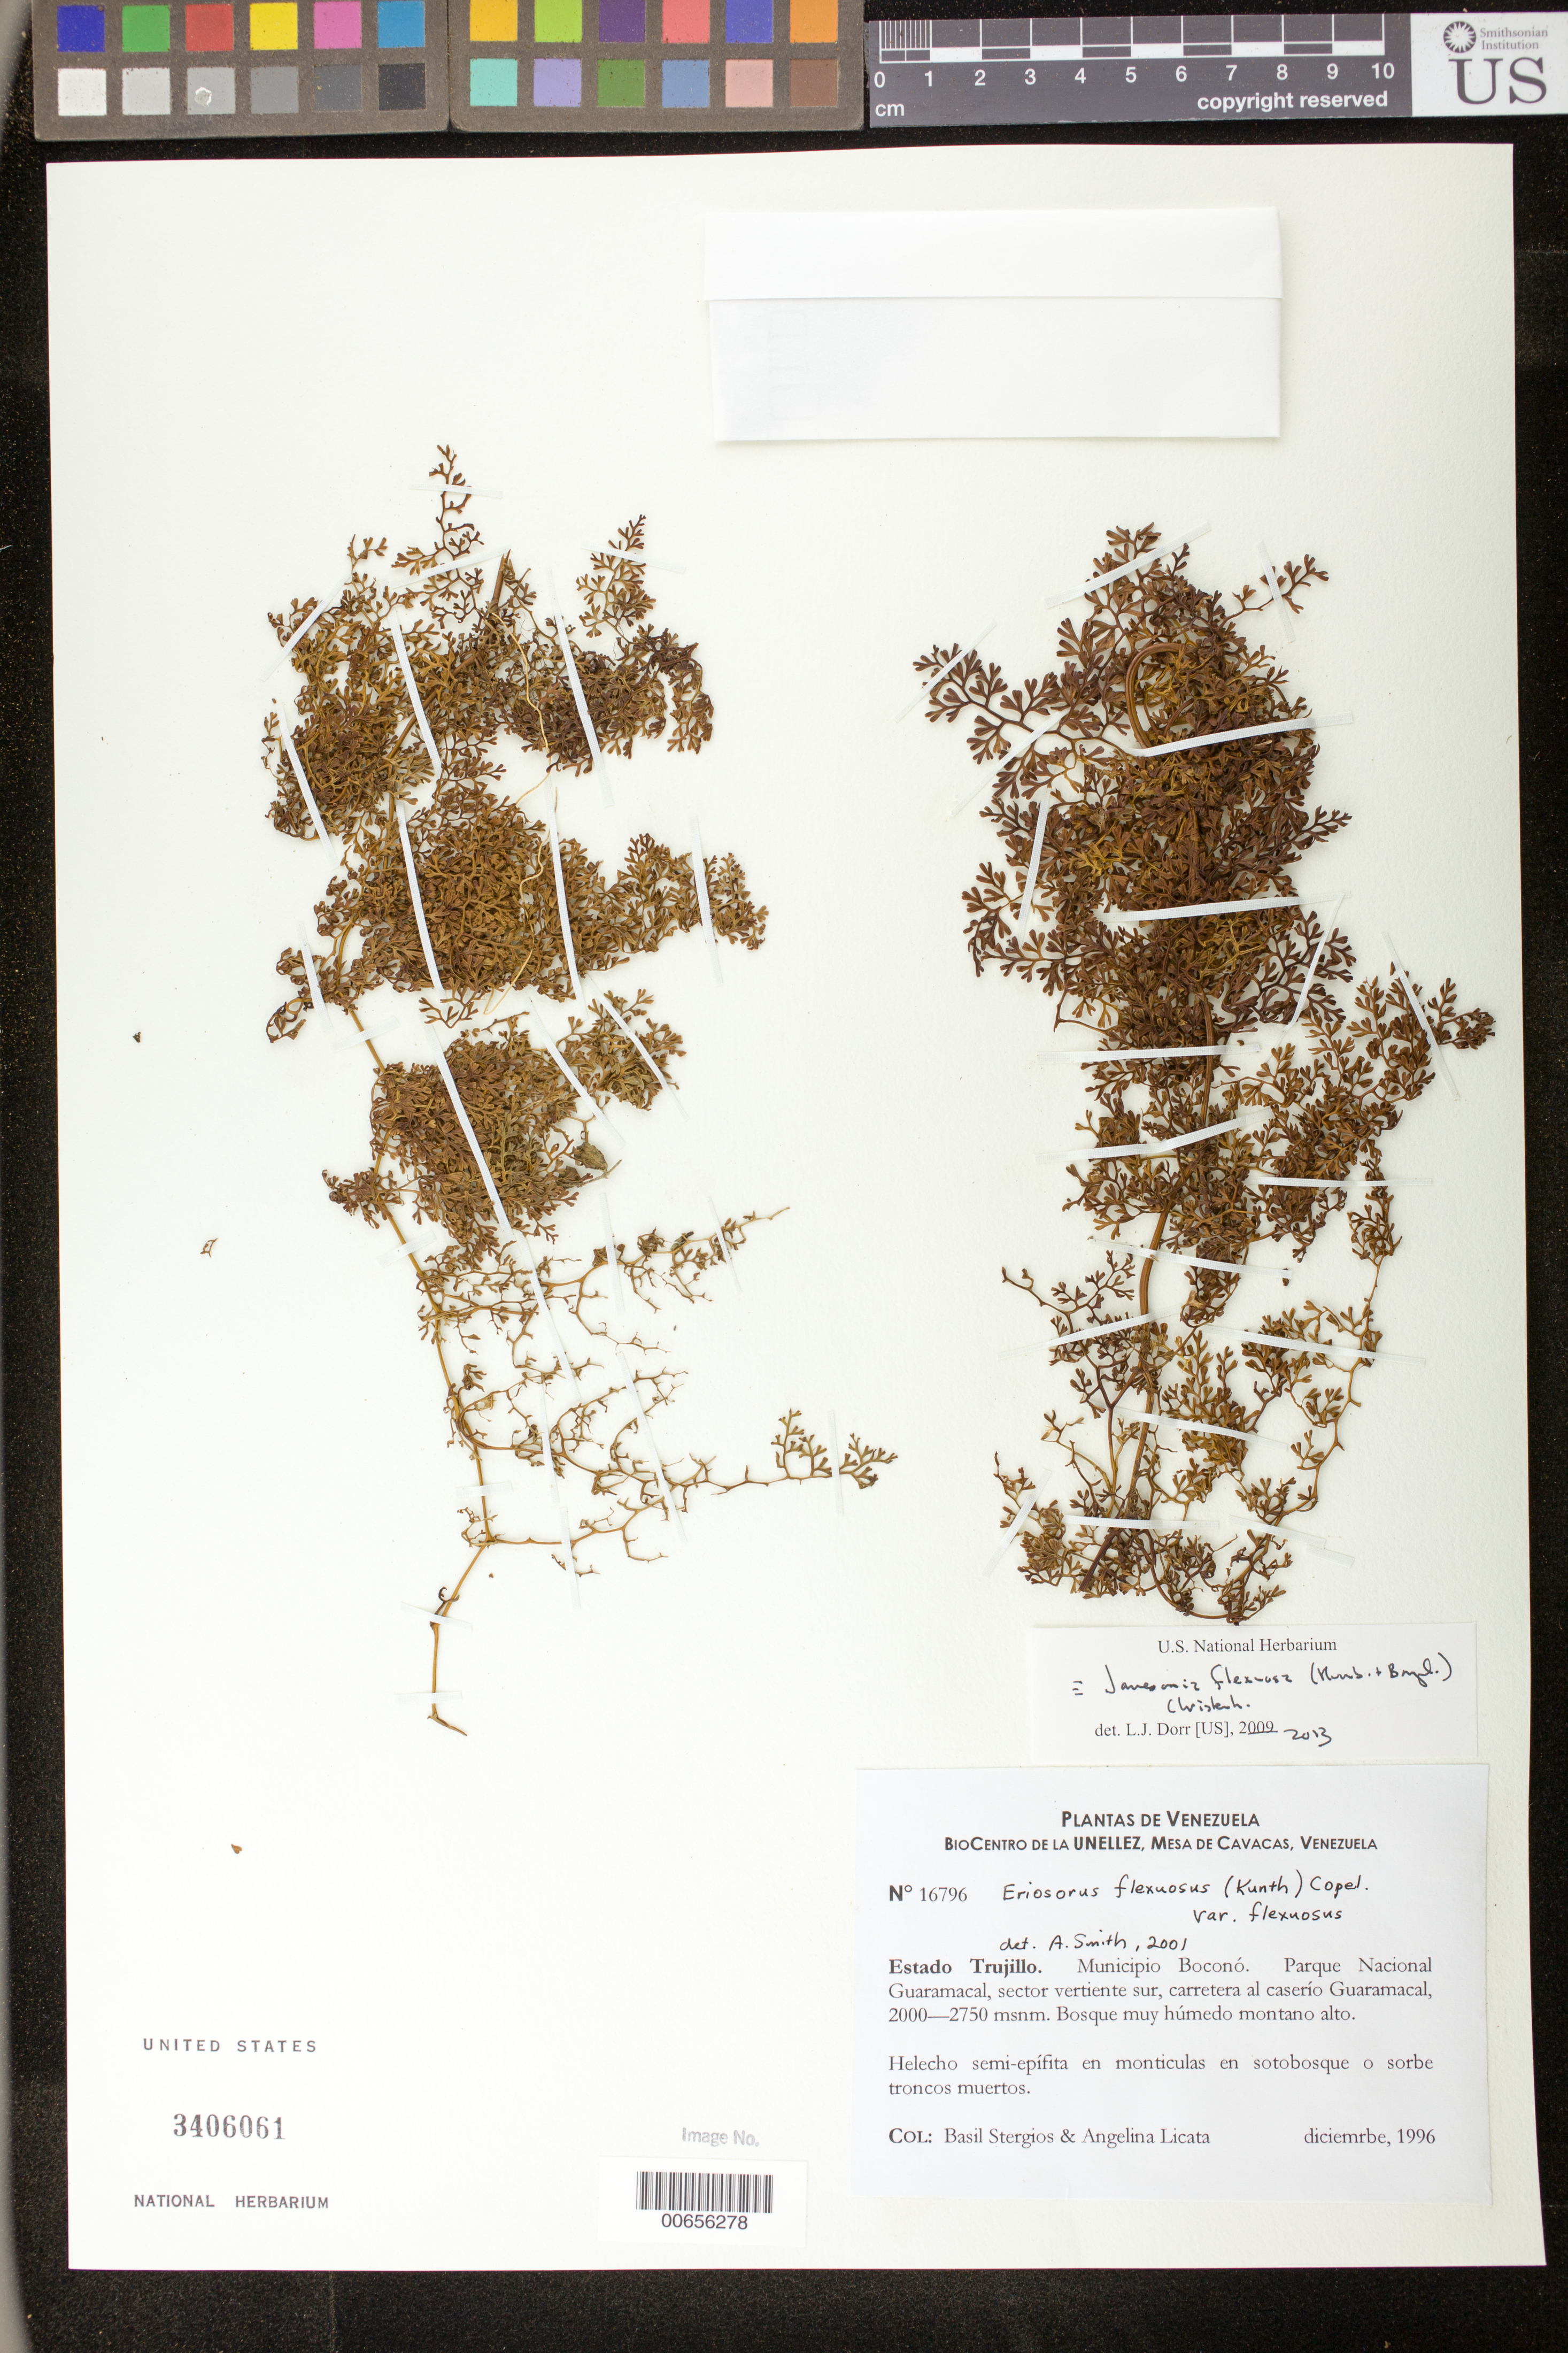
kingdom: Plantae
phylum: Tracheophyta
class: Polypodiopsida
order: Polypodiales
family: Pteridaceae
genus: Jamesonia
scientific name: Jamesonia flexuosa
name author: (Humb. & Bonpl.) Christenh.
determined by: Dorr, L. J., (BOT), Smithsonian Institution - National Museum of Natural History (UNITED STATES)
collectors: B. G. Stergios & A. Licata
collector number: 16796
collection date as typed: Dec 1996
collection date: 1996-12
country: Venezuela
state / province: Trujillo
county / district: Boconó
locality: Parque Nacional Guaramacal, vertiente S, carretera Guaramacal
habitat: Bosque muy húmedo montano alto.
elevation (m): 2000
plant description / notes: PORT, US, VEN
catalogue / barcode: US 3406061